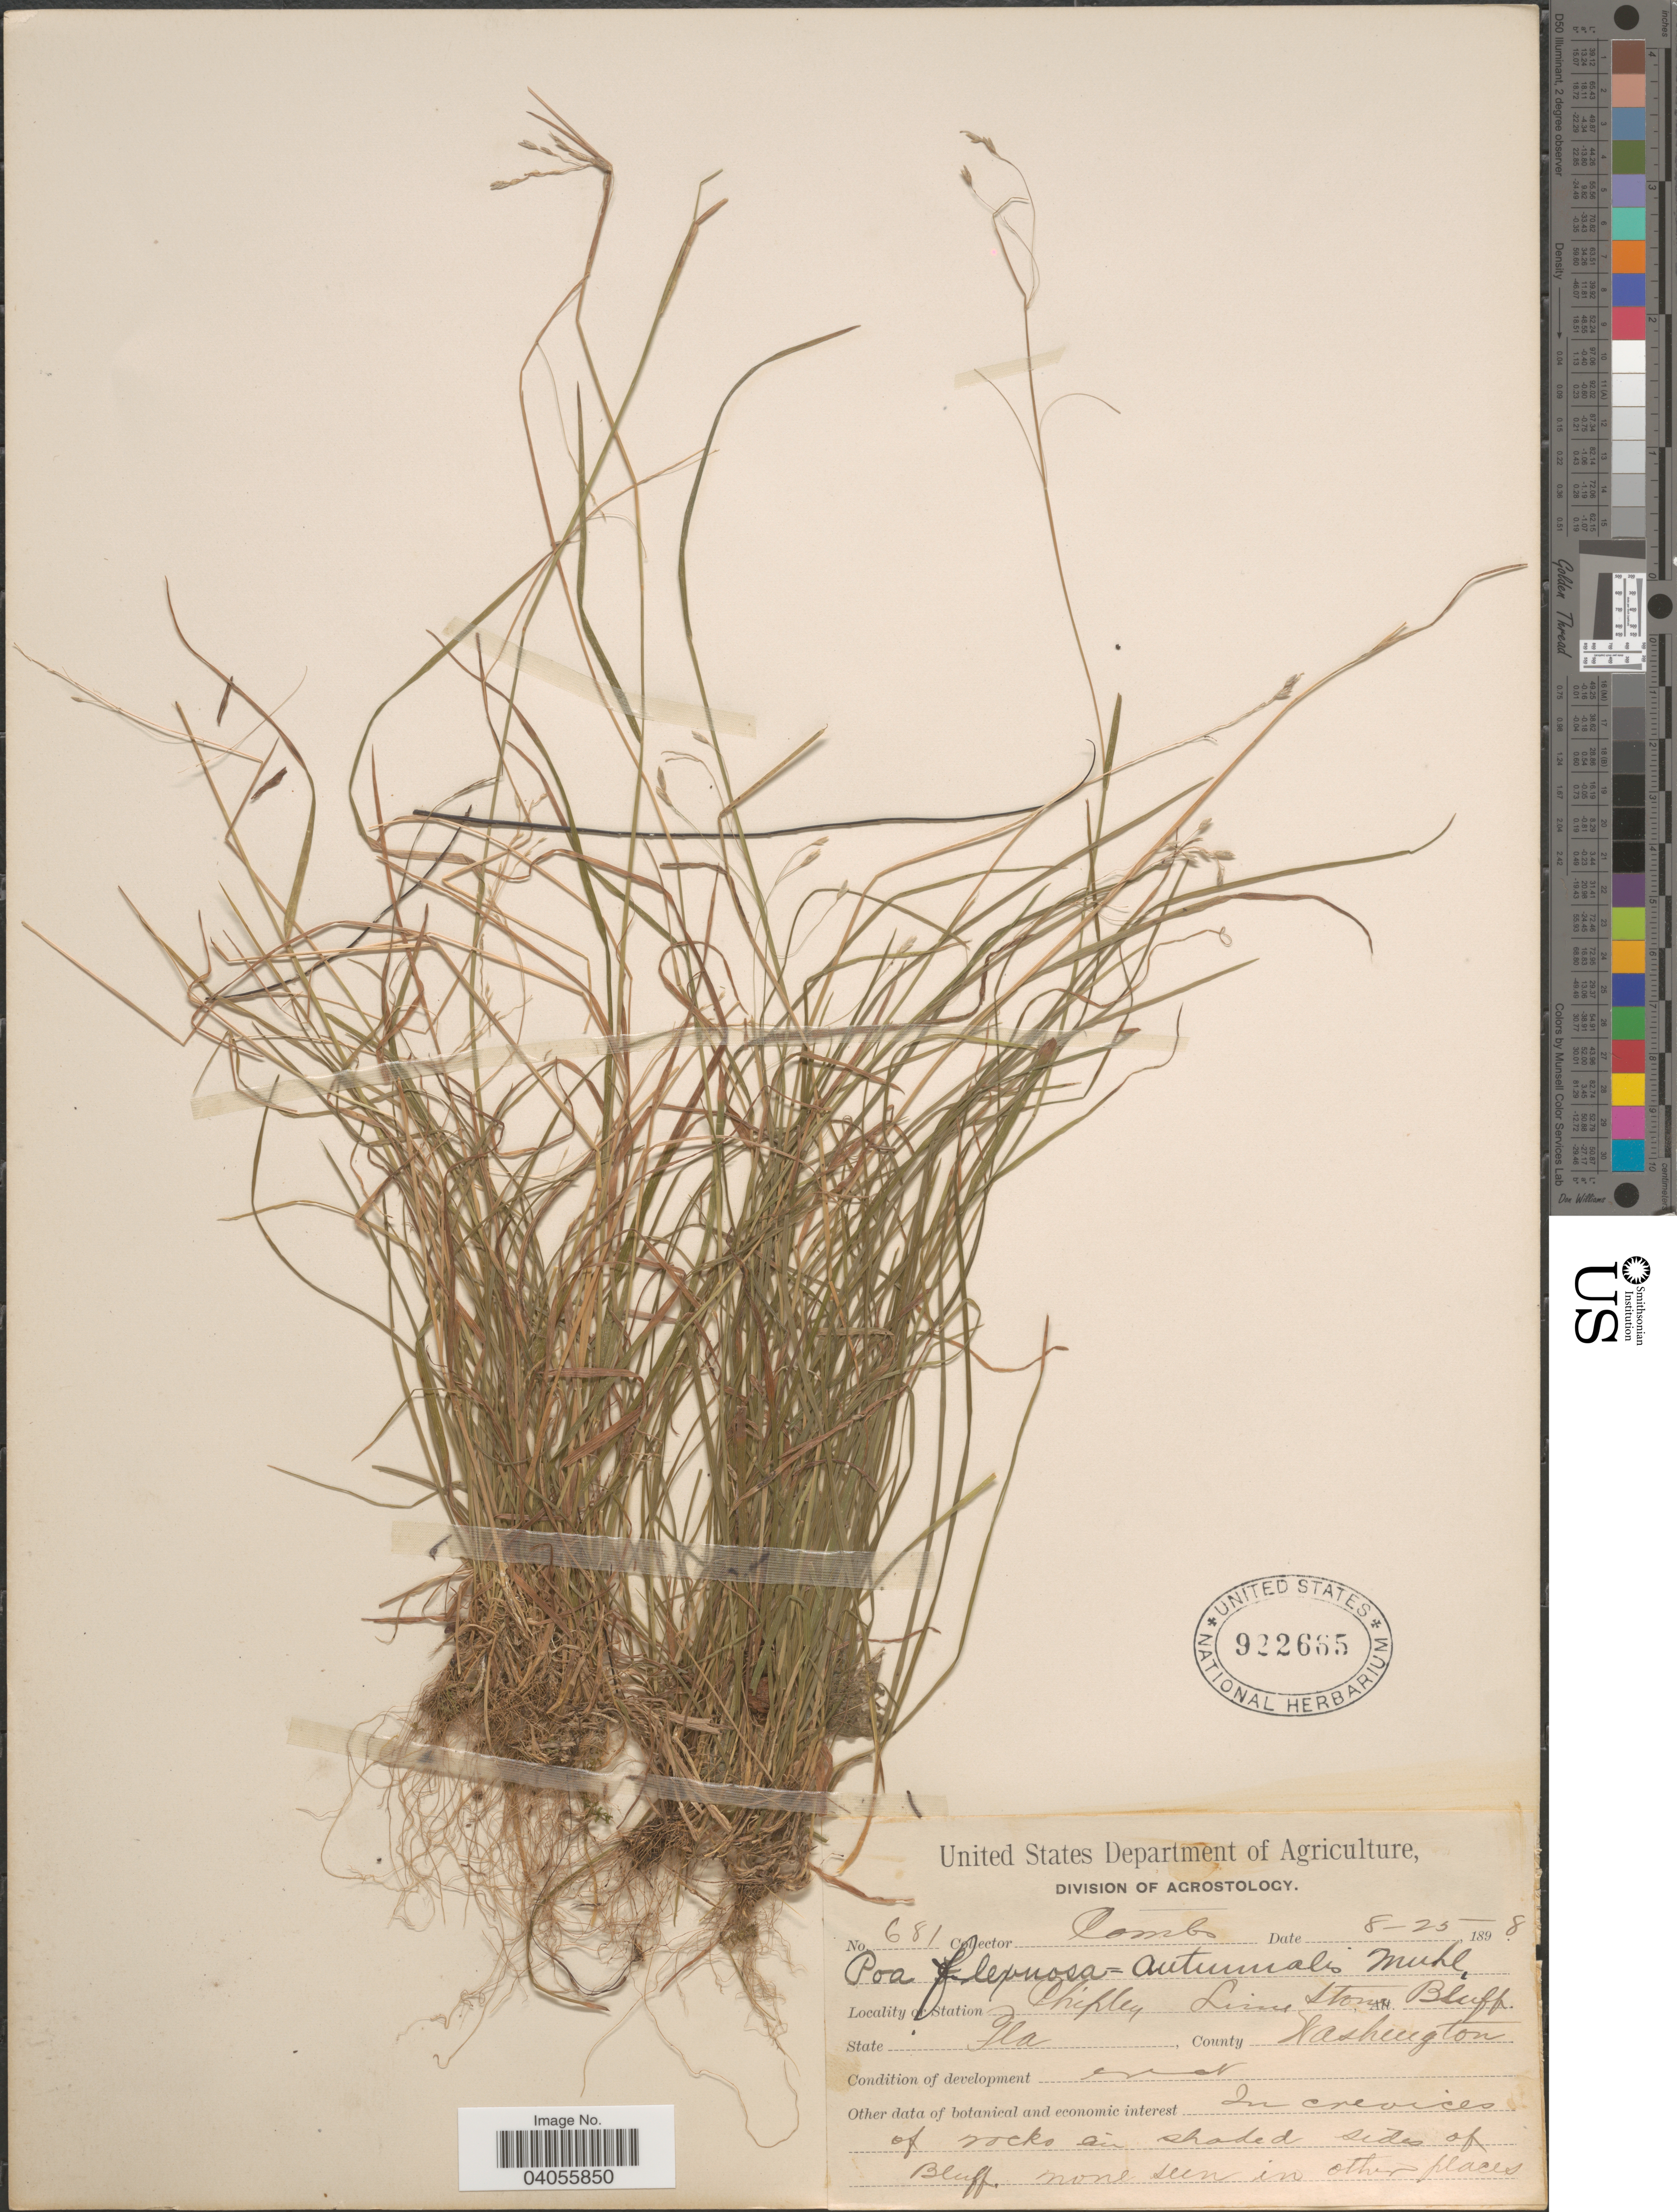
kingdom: Plantae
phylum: Tracheophyta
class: Liliopsida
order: Poales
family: Poaceae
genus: Poa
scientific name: Poa autumnalis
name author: Muhl. ex Elliott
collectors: -. Combs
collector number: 681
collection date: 1898-08-25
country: United States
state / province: Florida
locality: Chipley Limestone Bluff. County Washington.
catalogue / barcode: US 922665